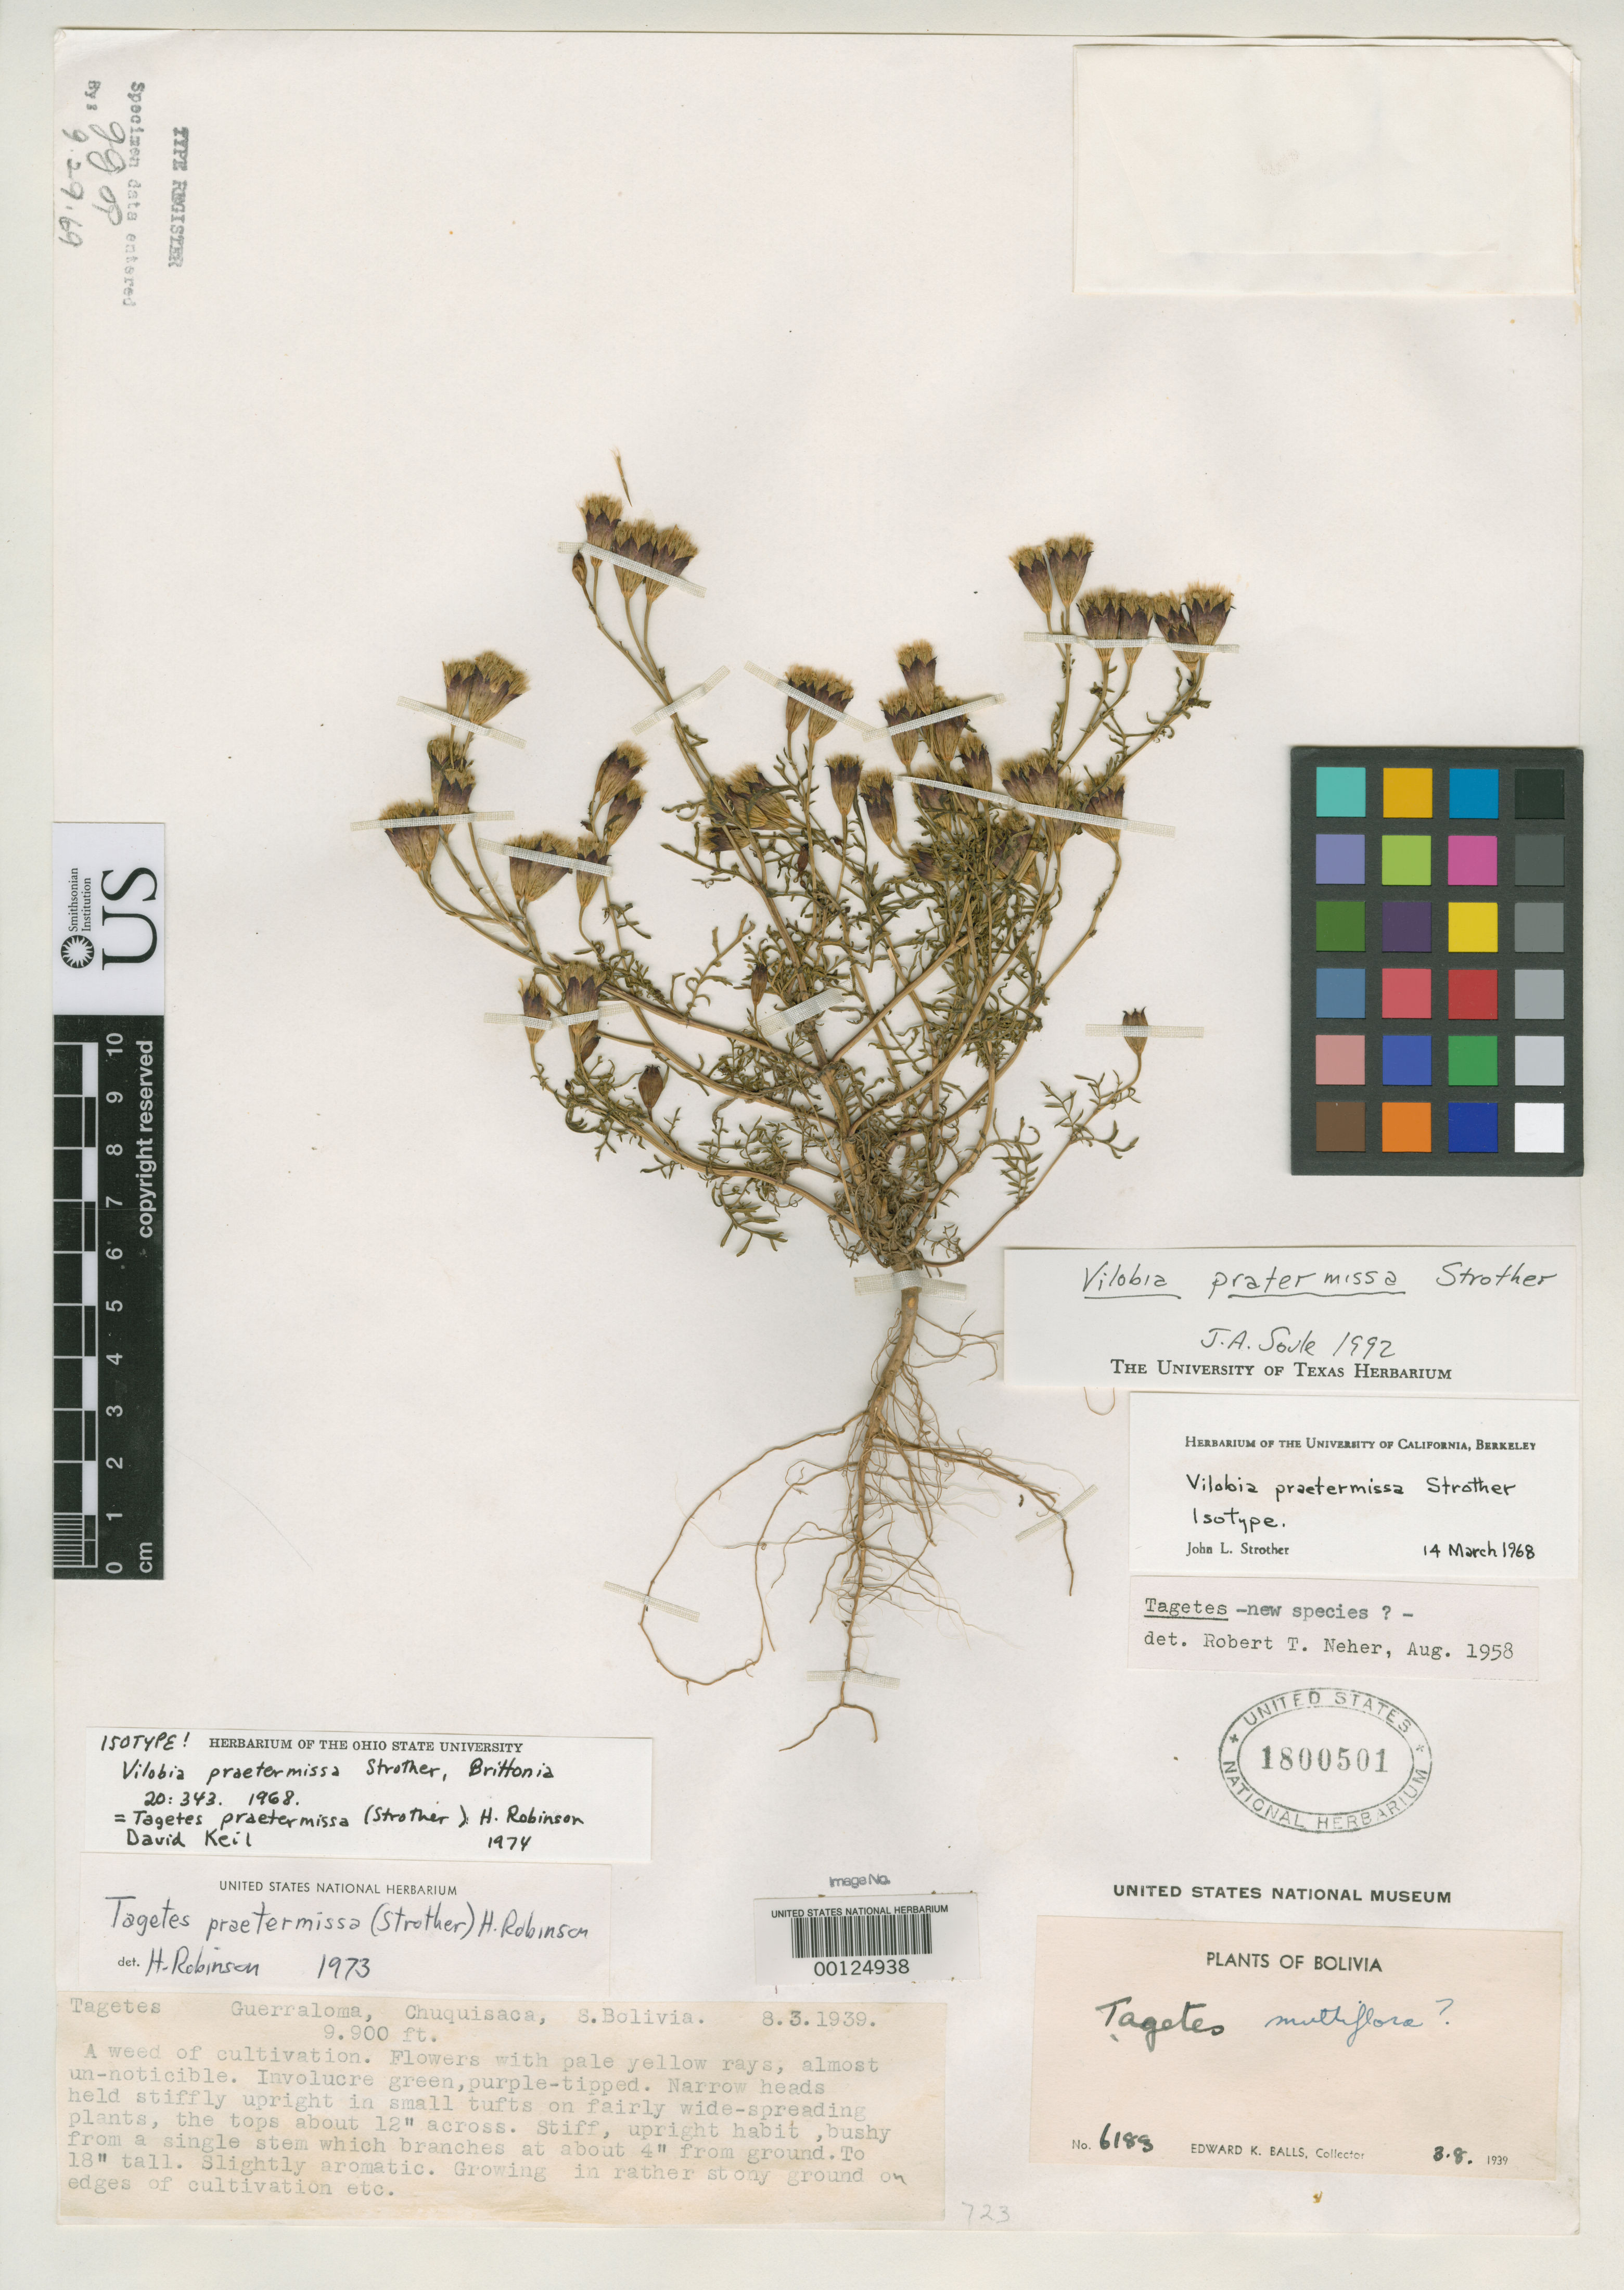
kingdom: Plantae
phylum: Tracheophyta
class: Magnoliopsida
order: Asterales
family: Asteraceae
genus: Vilobia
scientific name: Vilobia praetermissa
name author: Strother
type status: Isotype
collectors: E. K. Balls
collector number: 6183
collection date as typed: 08 Mar 1939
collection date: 1939-03-08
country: Bolivia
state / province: Sucre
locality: Guerraloma.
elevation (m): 3018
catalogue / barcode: US 1800501